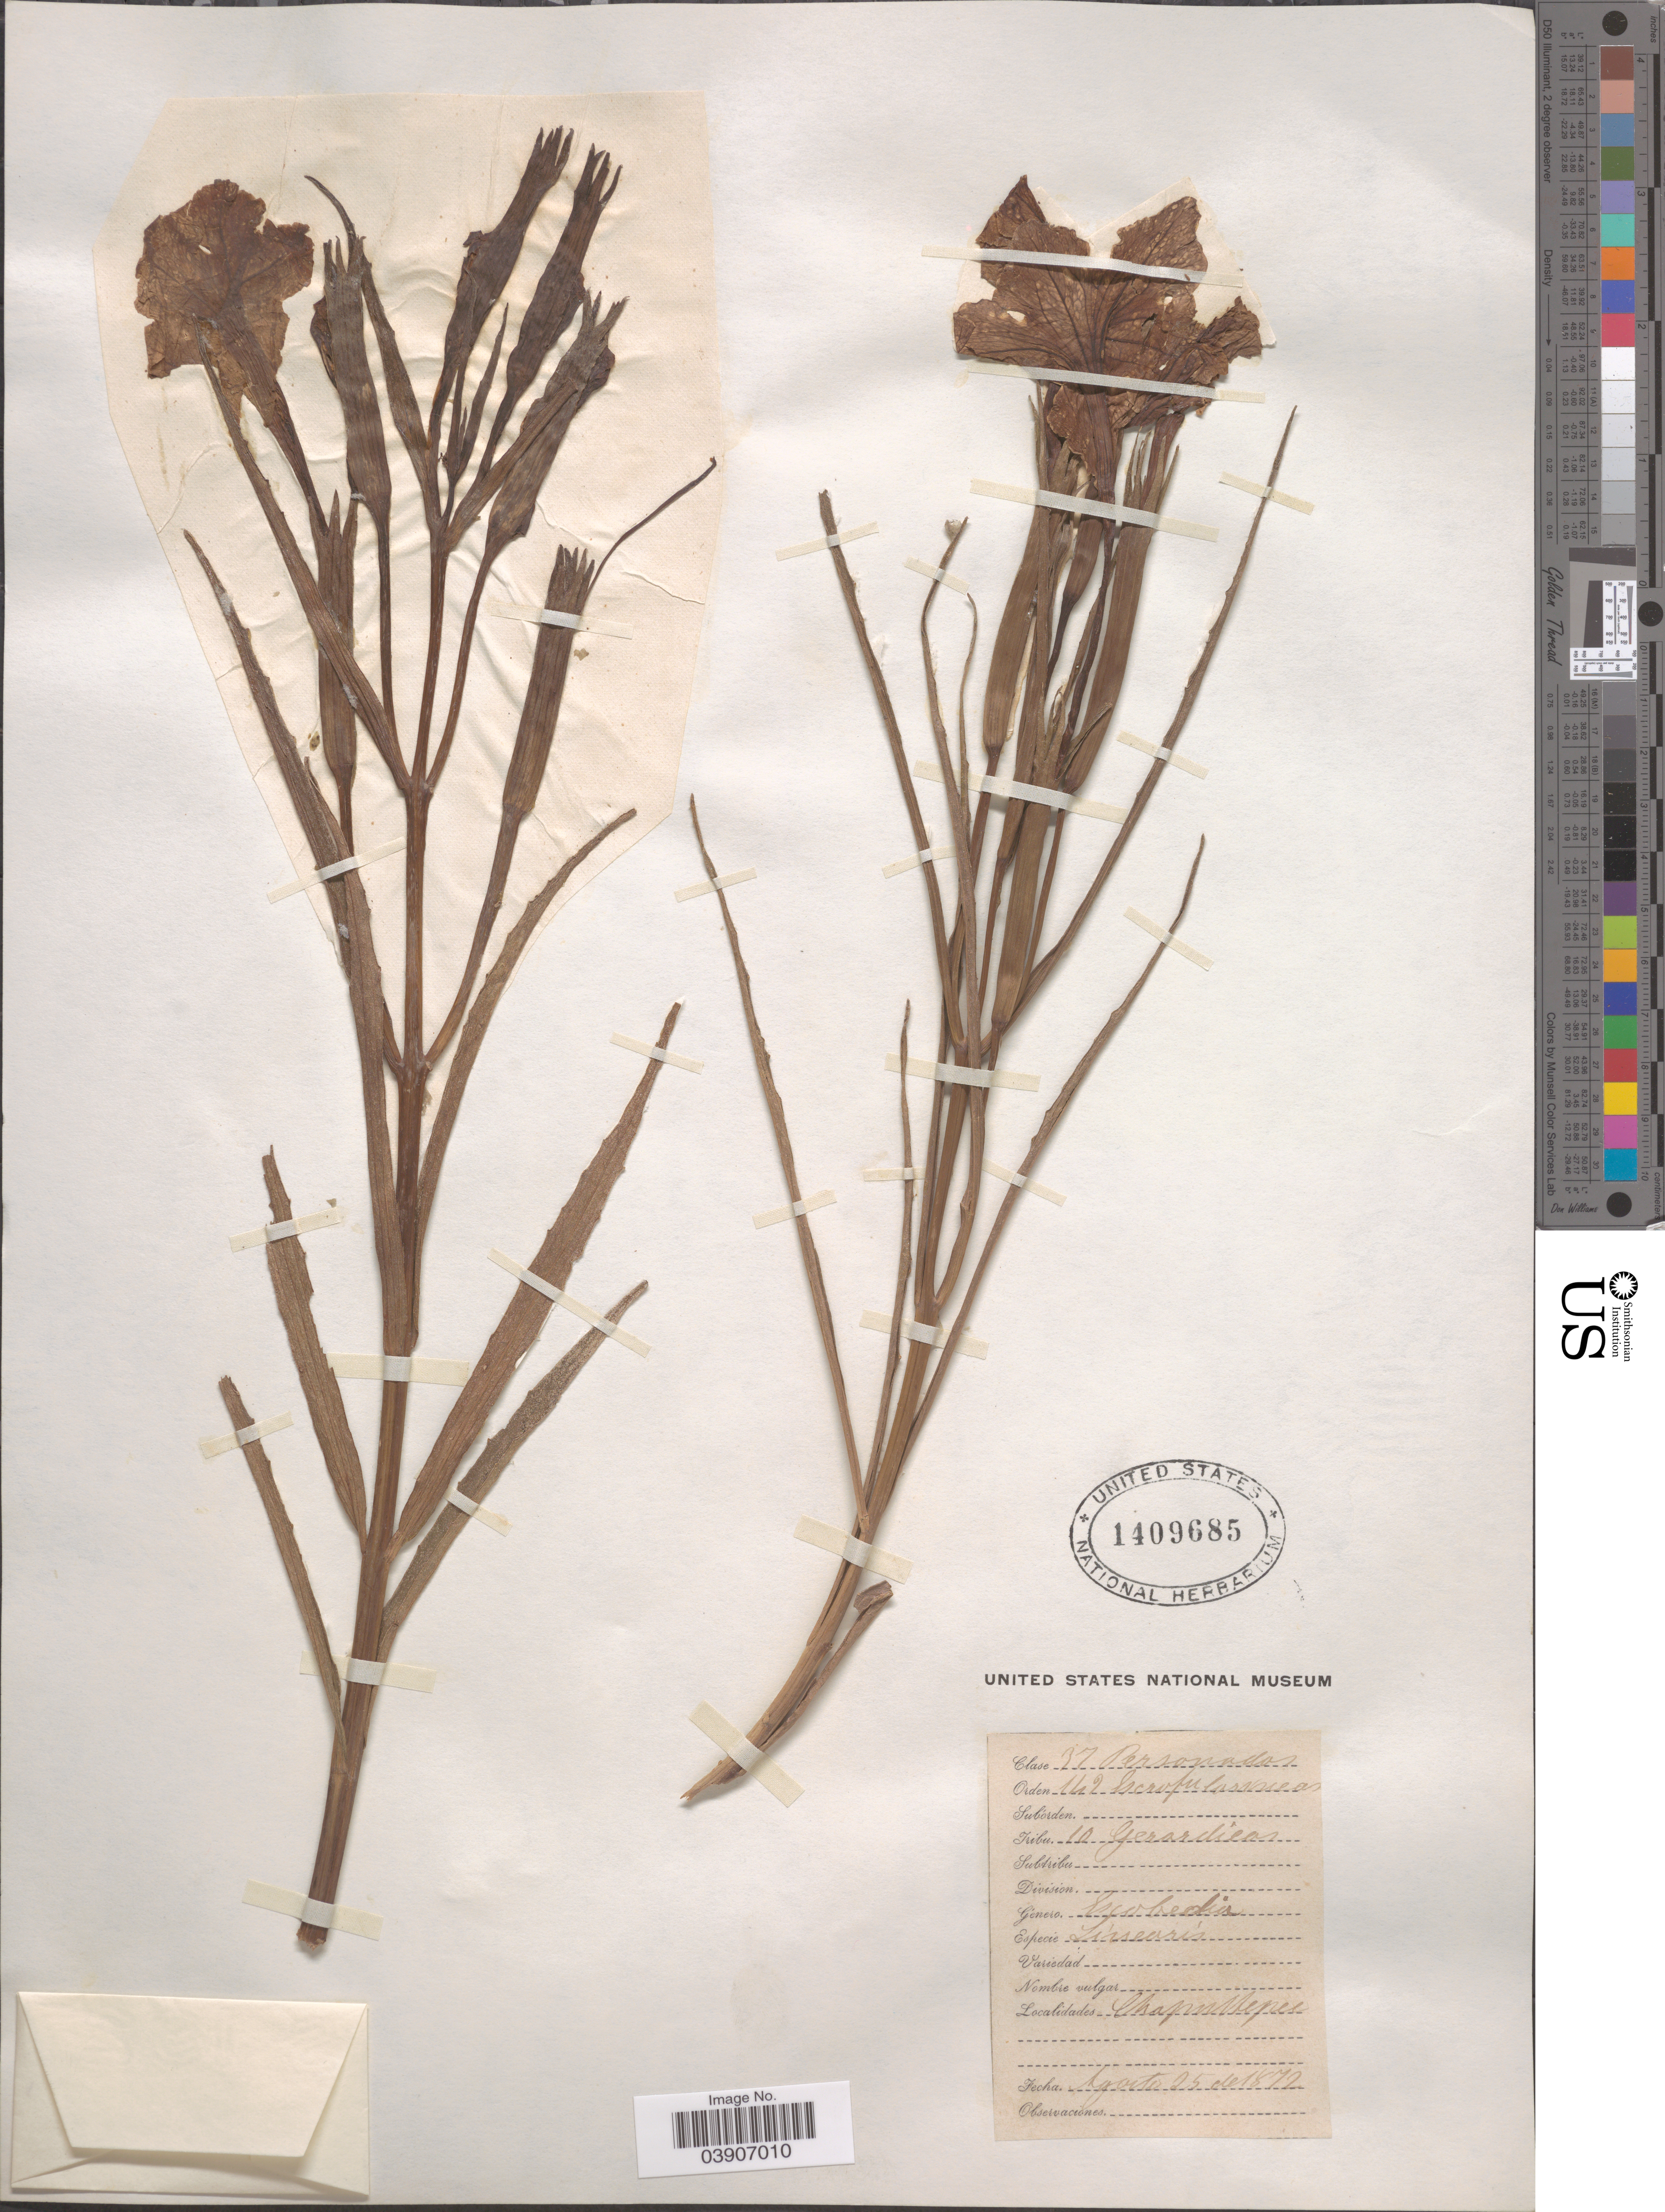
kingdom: Plantae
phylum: Tracheophyta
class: Magnoliopsida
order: Lamiales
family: Orobanchaceae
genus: Escobedia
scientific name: Escobedia laevis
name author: Schltdl. & Cham.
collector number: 142?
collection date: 1872-08-25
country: Mexico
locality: Chapultepec.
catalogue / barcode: US 1409685